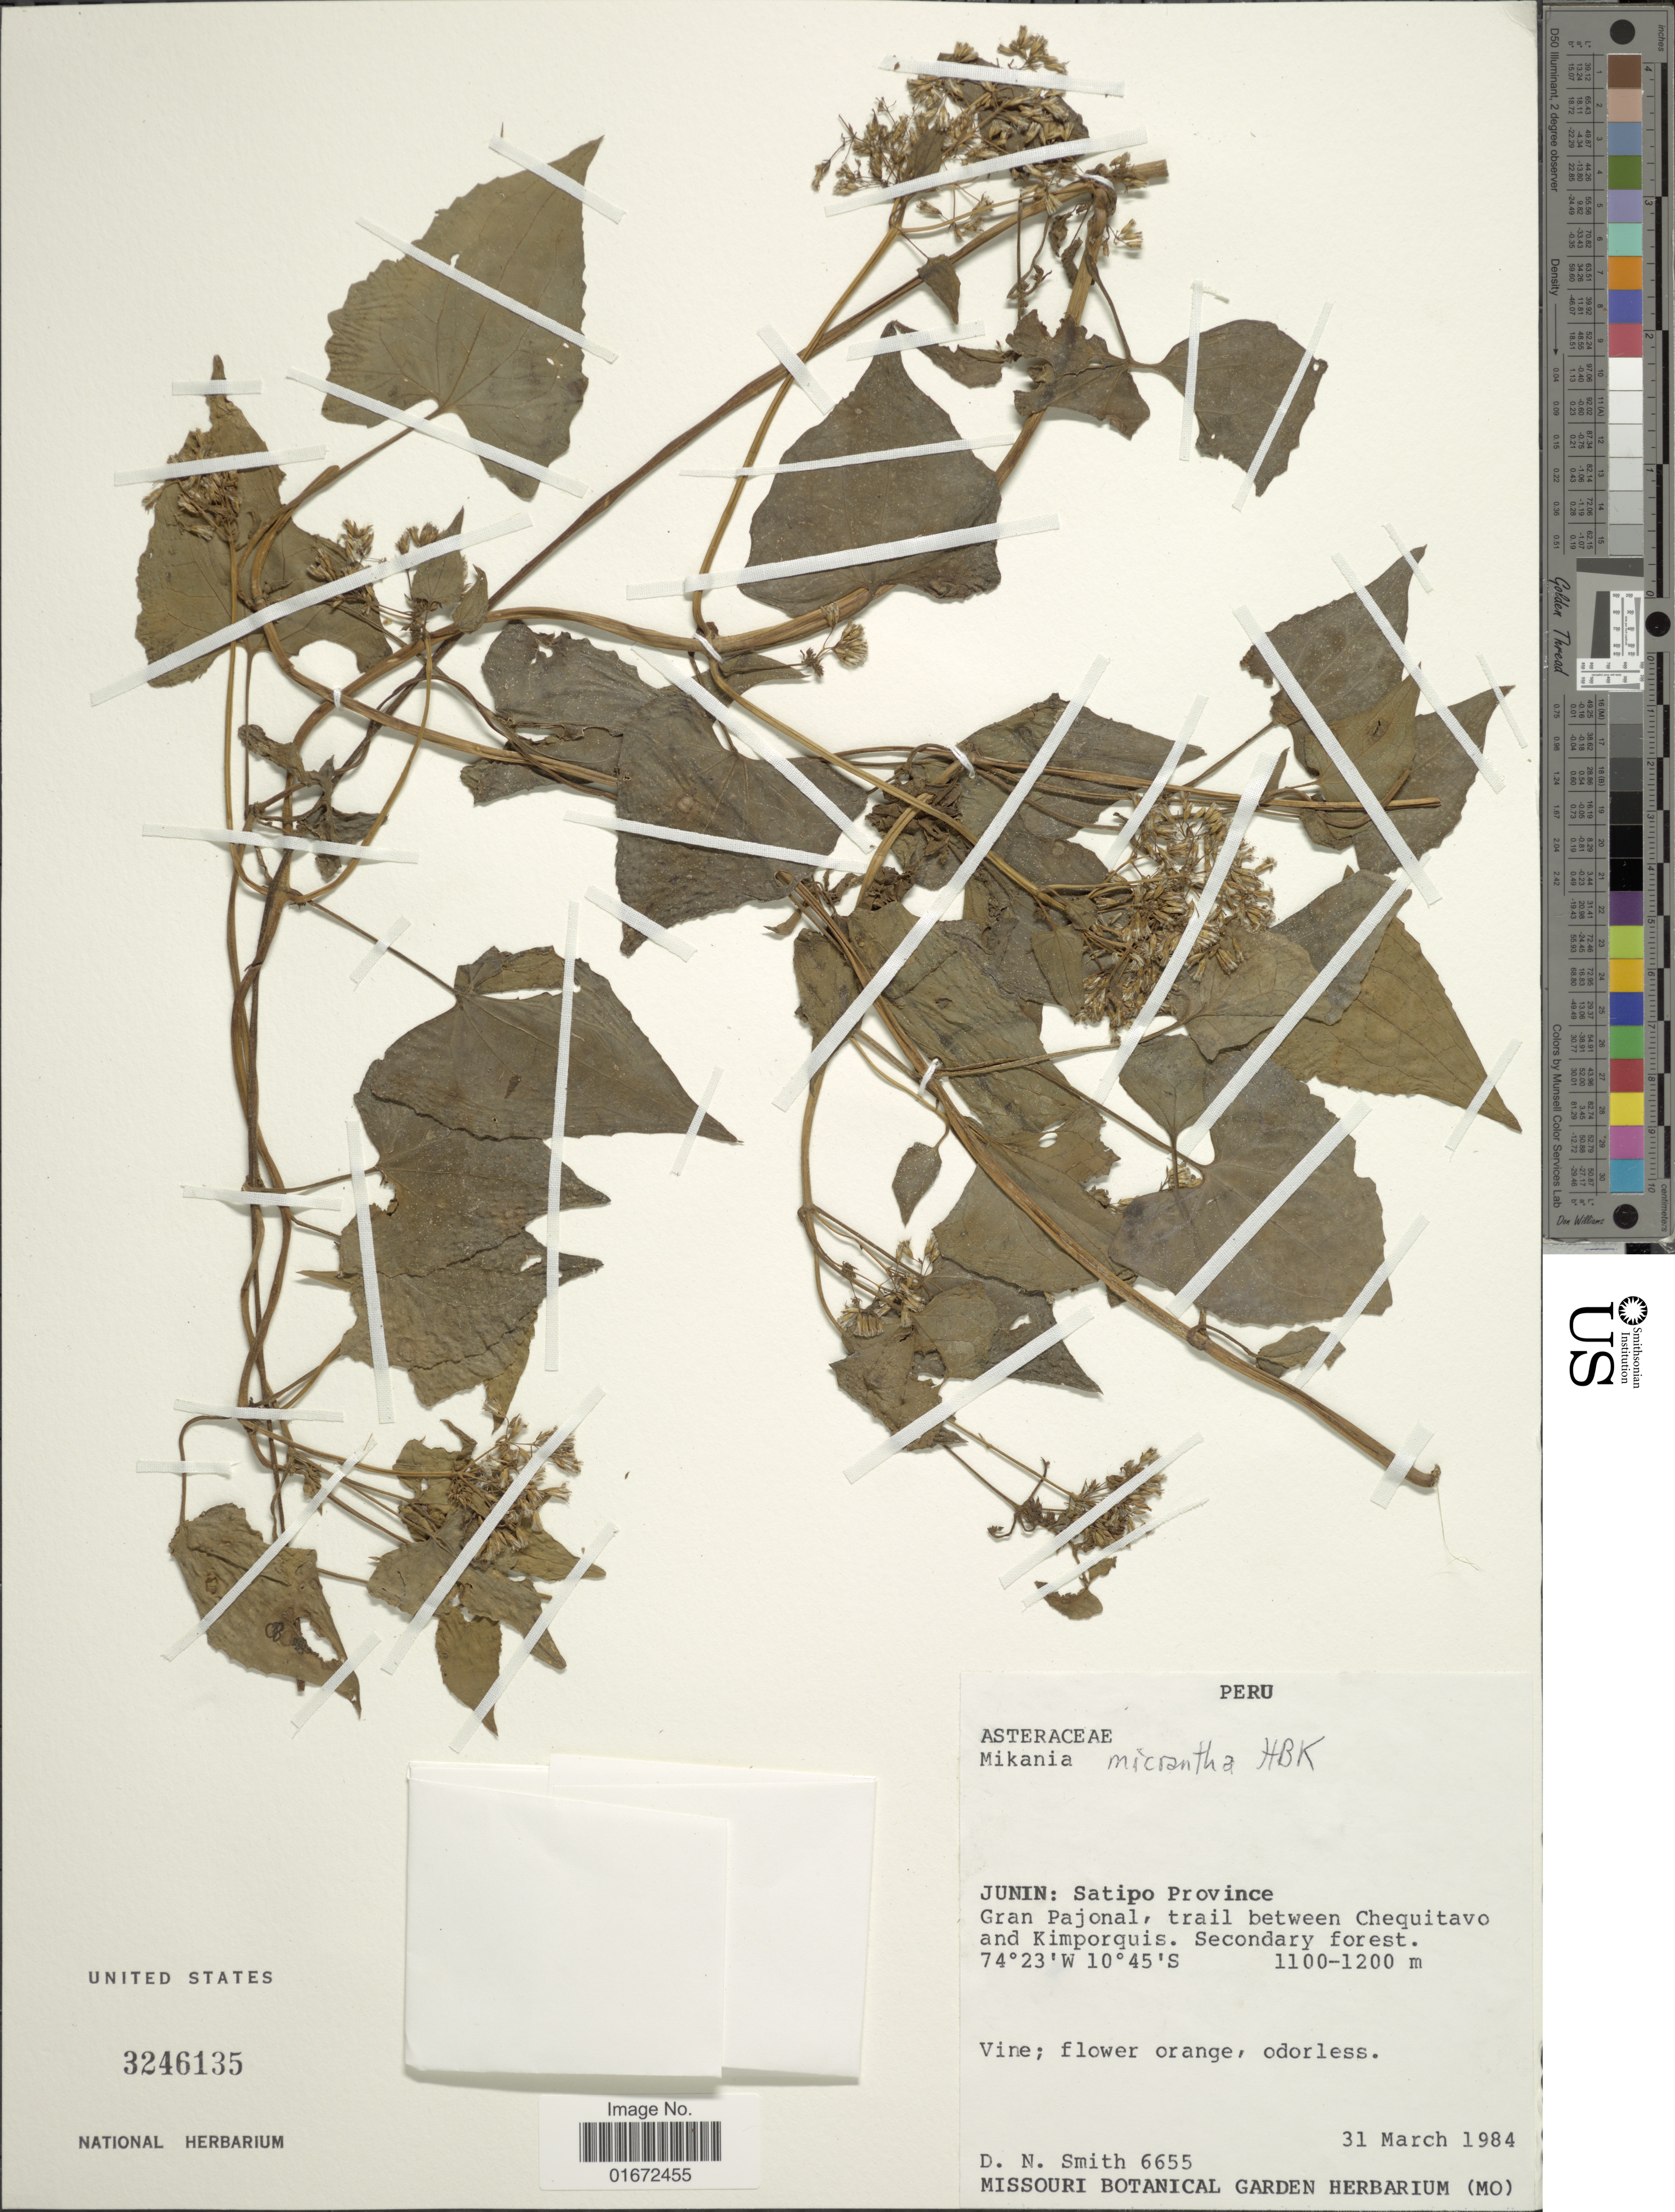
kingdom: Plantae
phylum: Tracheophyta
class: Magnoliopsida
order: Asterales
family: Asteraceae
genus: Mikania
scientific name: Mikania micrantha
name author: Kunth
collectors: D. Smith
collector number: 6655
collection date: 1984-03-31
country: Peru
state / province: Junín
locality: Junin: Satipo Province. Gran Pajonal, trail between Chequitavo and Kimporquis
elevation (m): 1100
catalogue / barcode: US 3246135